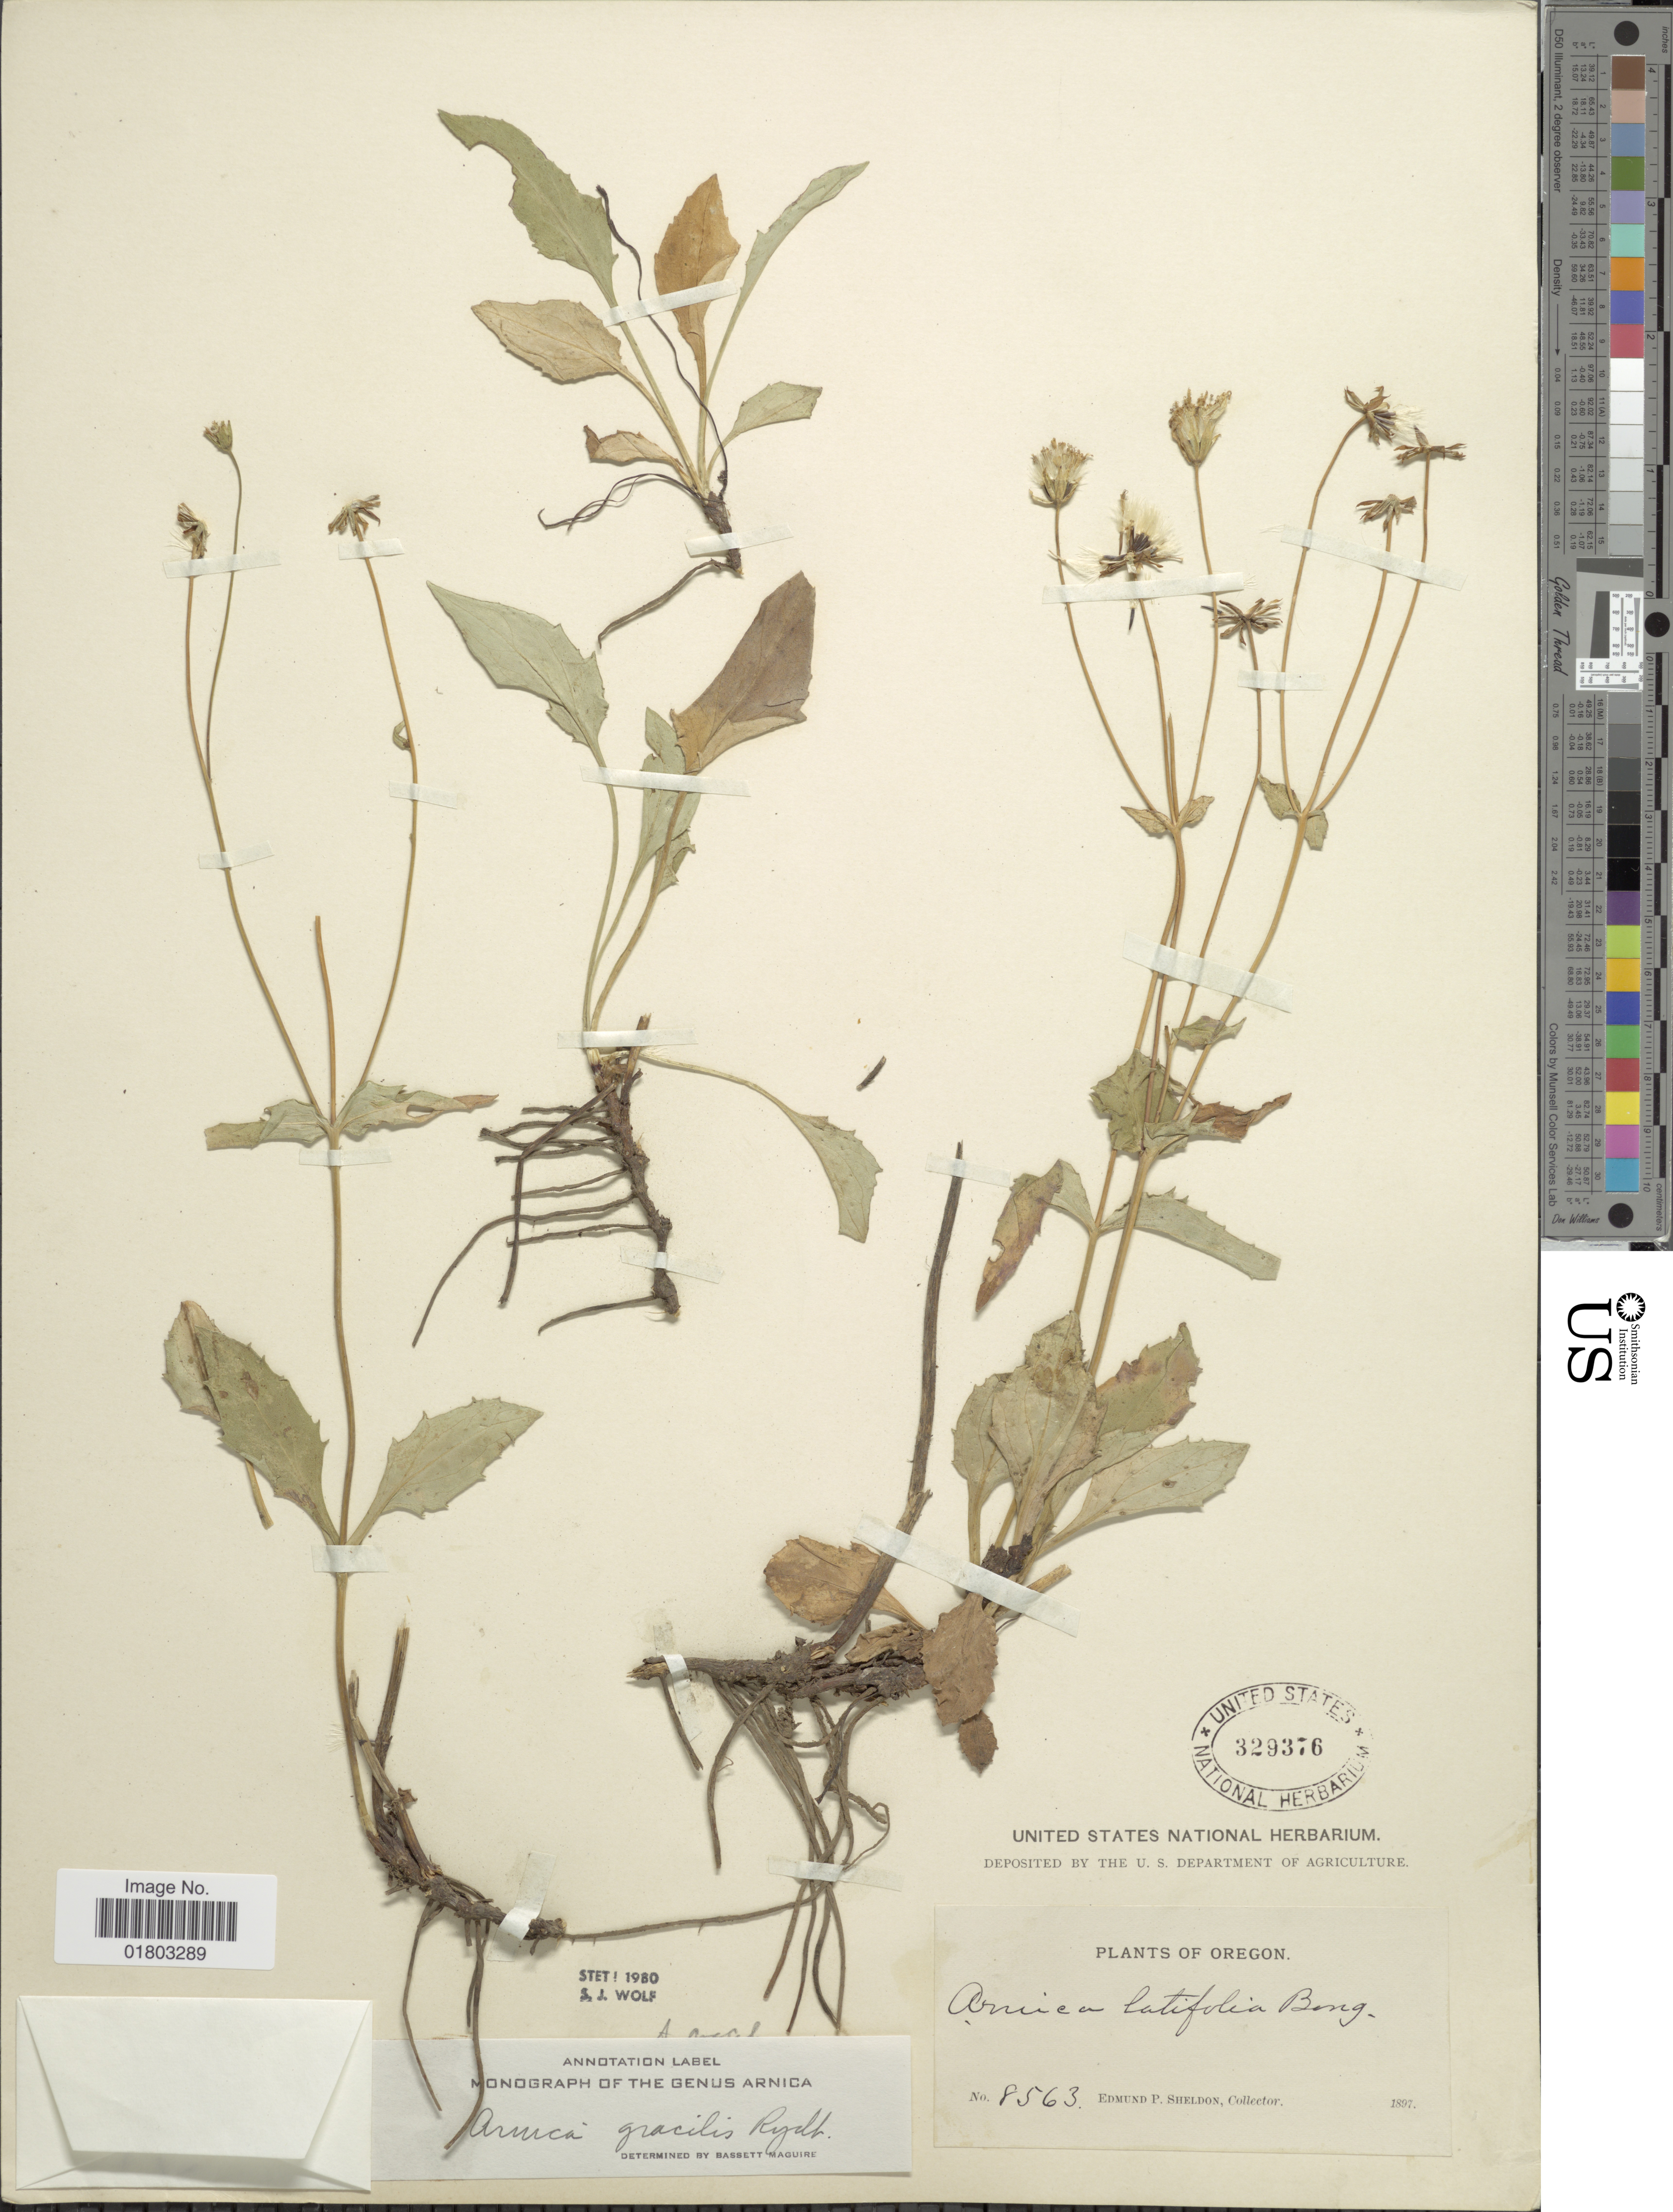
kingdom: Plantae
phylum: Tracheophyta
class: Magnoliopsida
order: Asterales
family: Asteraceae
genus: Arnica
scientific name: Arnica gracilis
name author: Rydb.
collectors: E. P. Sheldon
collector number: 8563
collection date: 1897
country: United States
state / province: Oregon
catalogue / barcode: US 329376